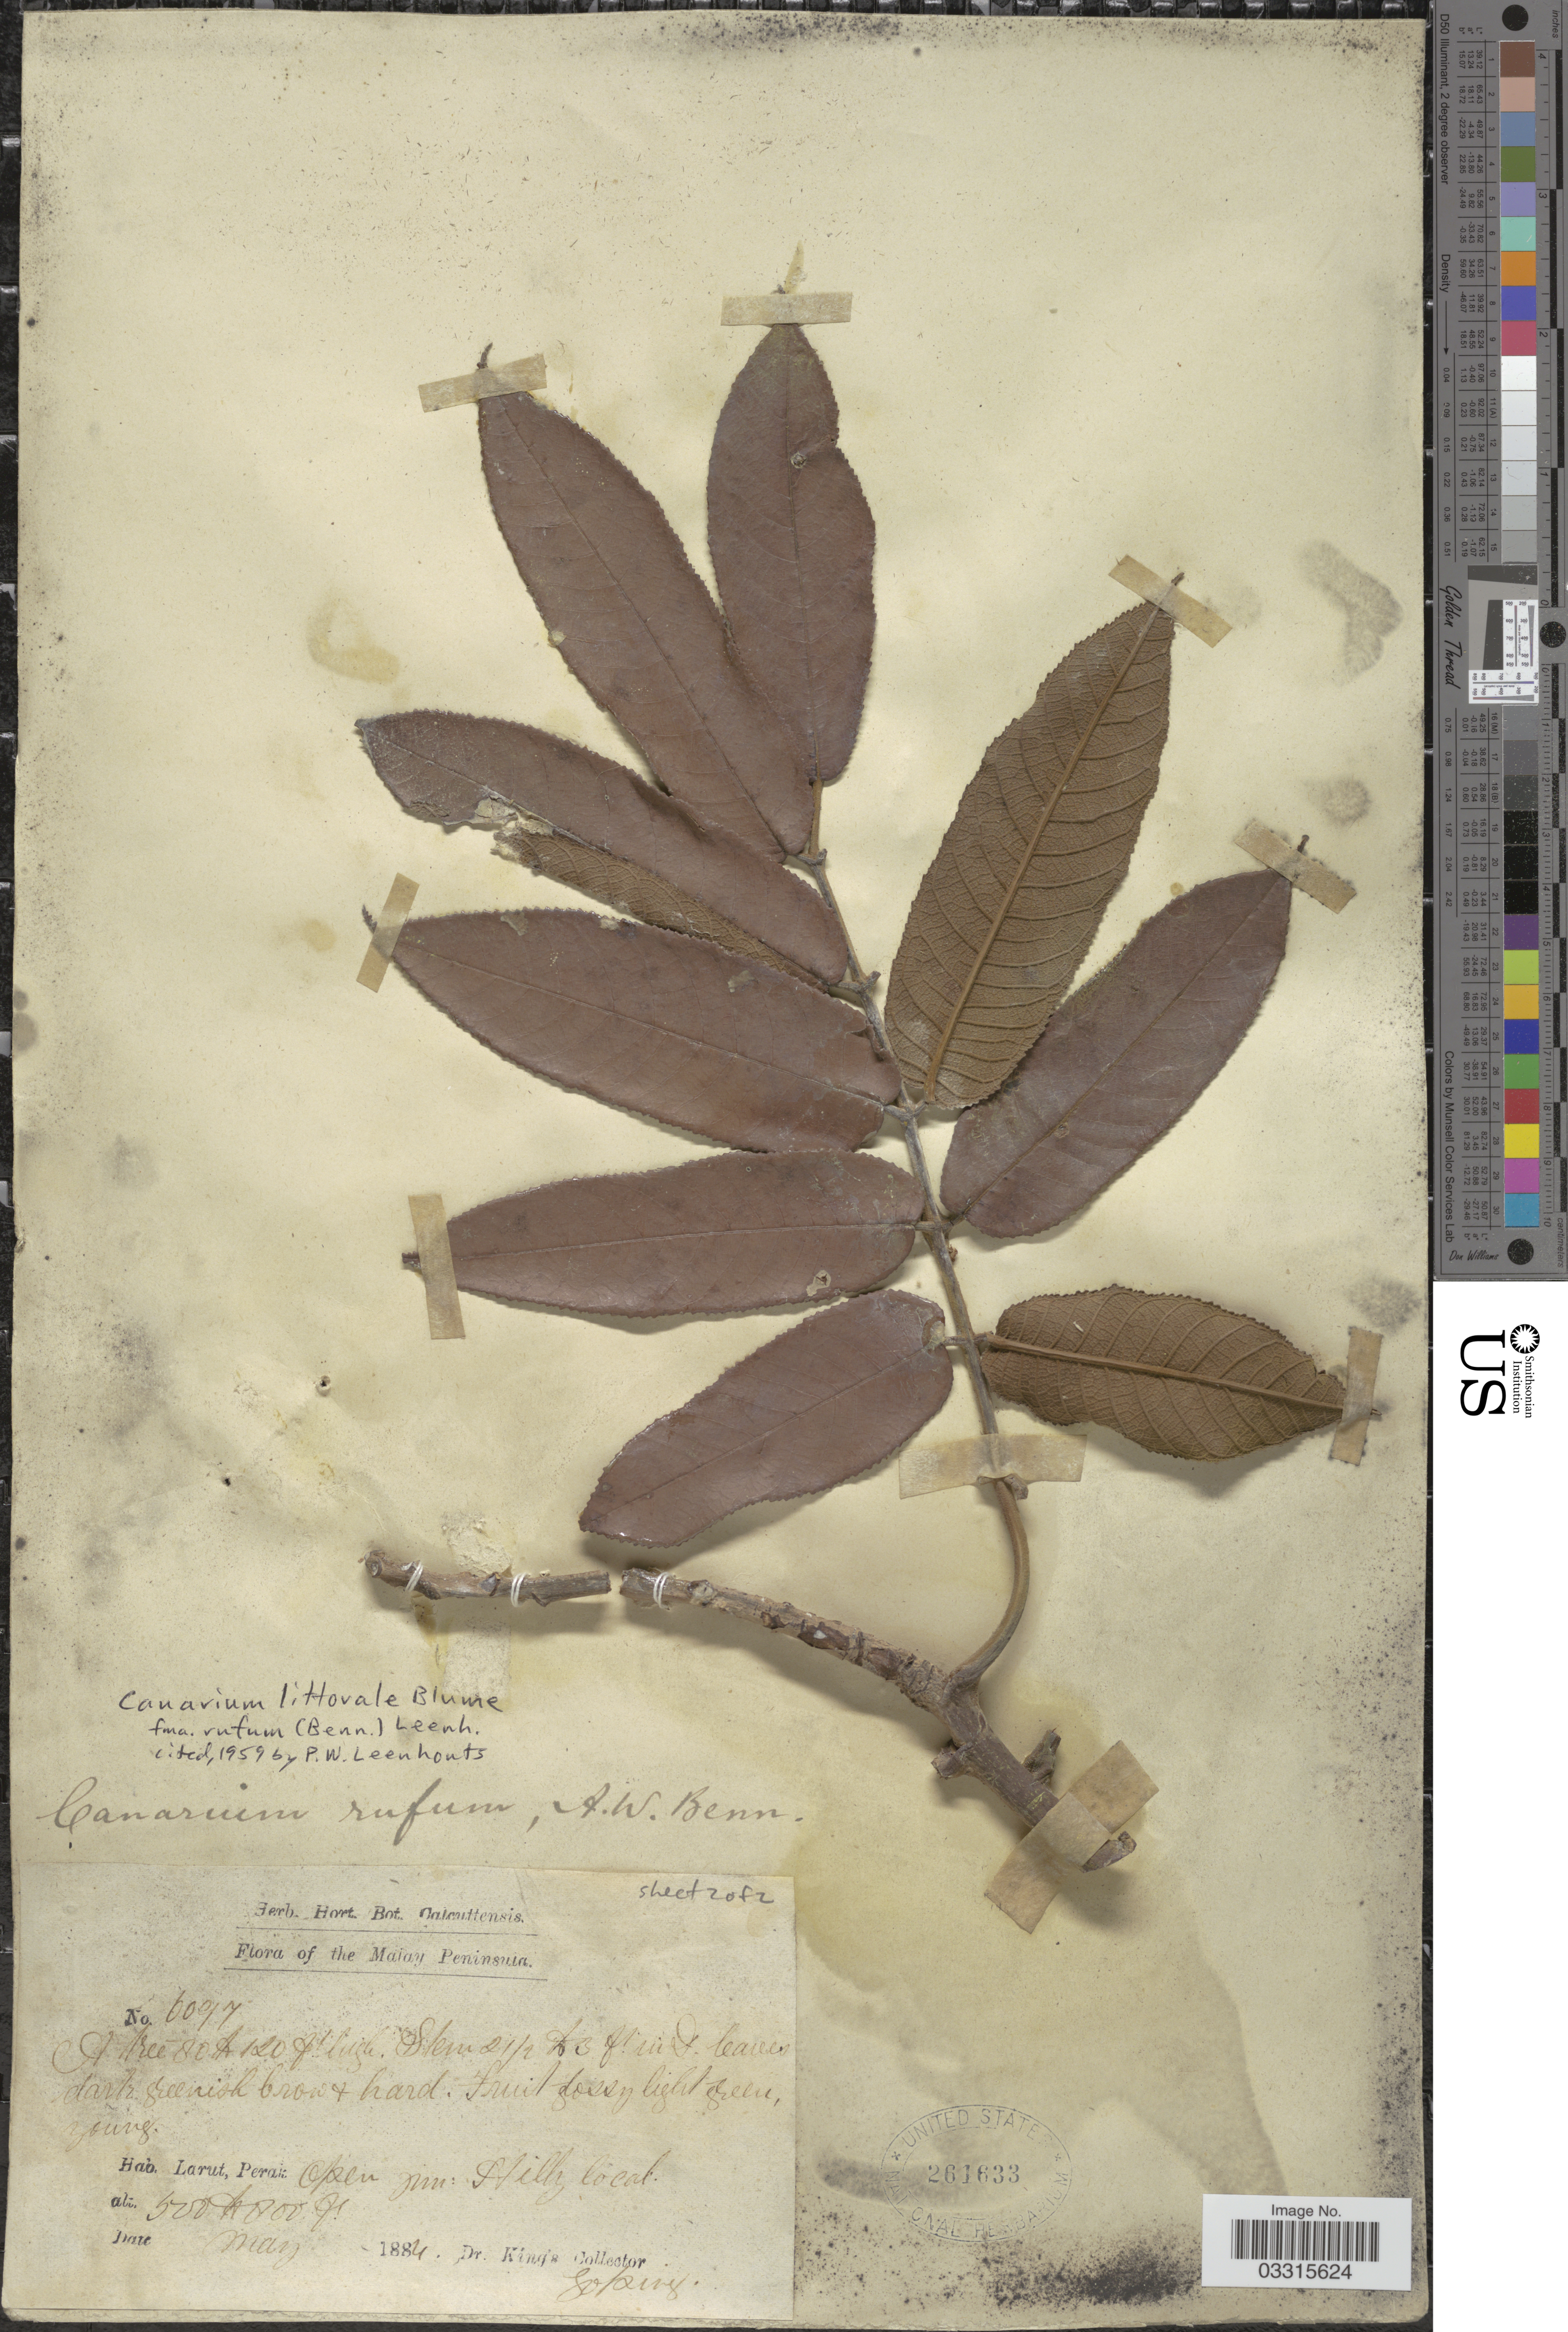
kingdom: Plantae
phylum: Tracheophyta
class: Magnoliopsida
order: Sapindales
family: Burseraceae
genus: Canarium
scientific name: Canarium littorale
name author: Blume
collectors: Dr. King's collector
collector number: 6097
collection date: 1884-05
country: Malaysia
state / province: Perak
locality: Malay Peninsula. Larut.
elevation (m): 152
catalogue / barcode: US 261633